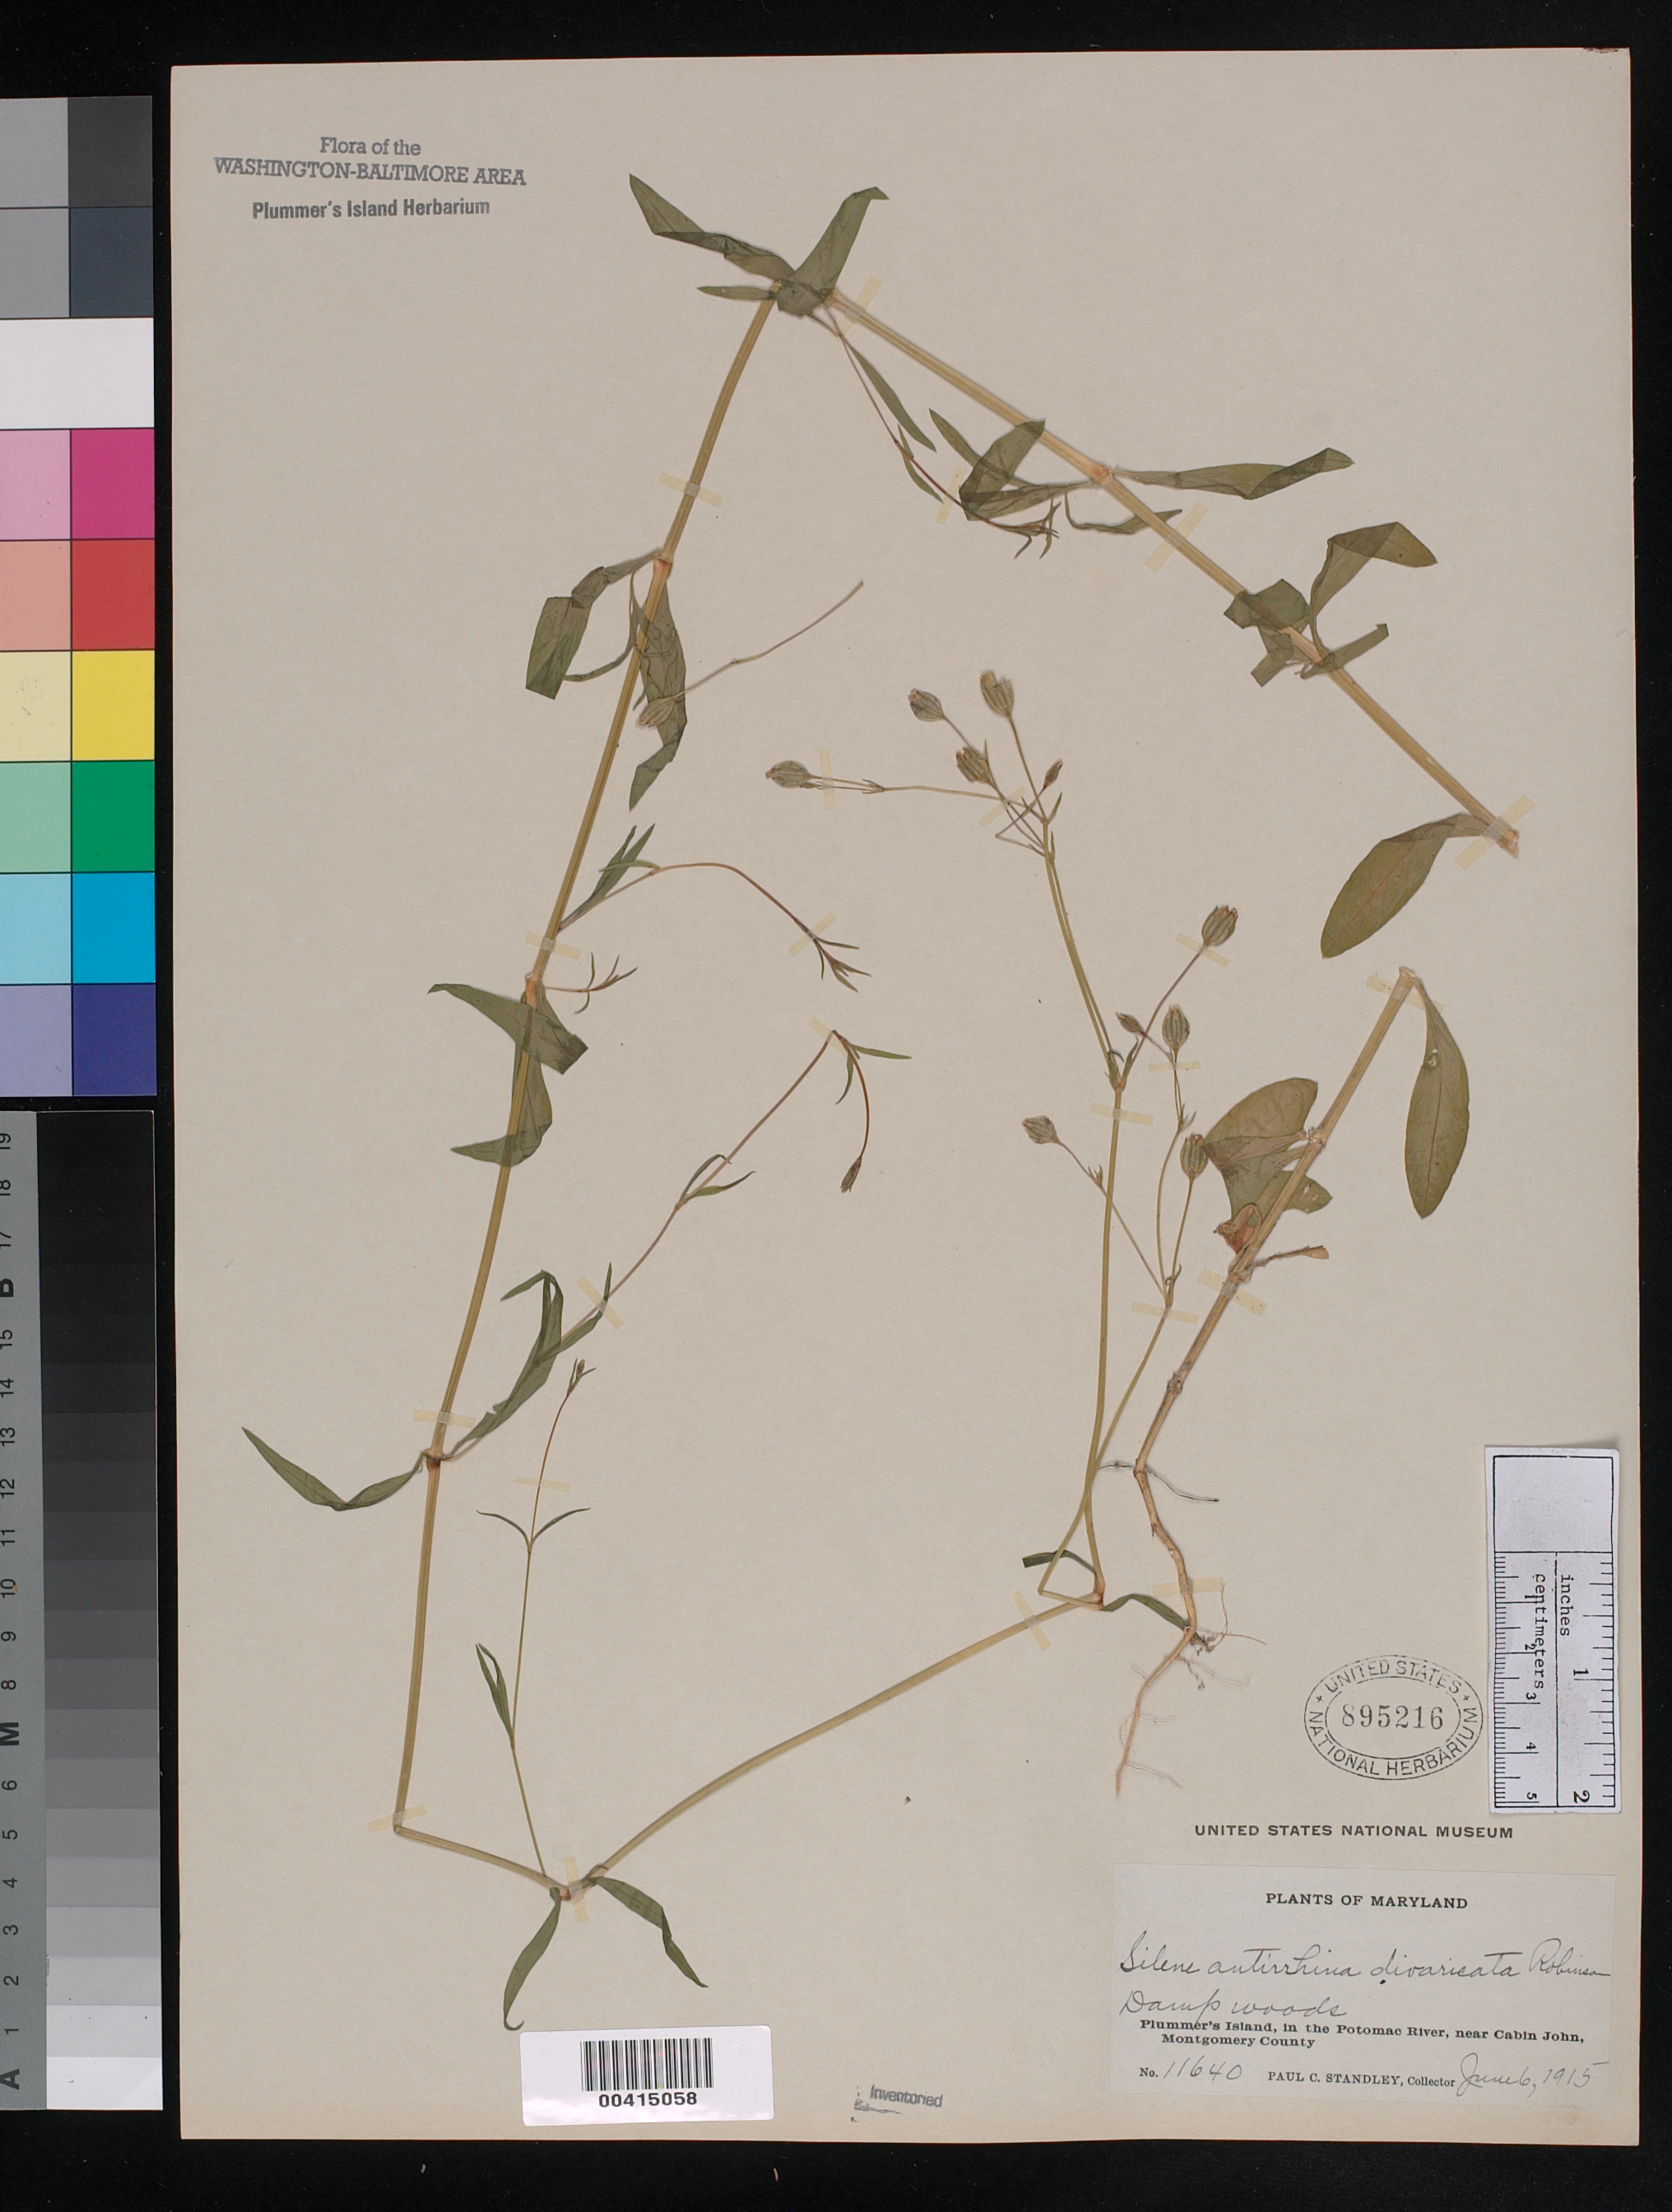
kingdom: Plantae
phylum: Tracheophyta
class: Magnoliopsida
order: Caryophyllales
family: Caryophyllaceae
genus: Silene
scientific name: Silene antirrhina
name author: L.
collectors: P. C. Standley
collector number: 11640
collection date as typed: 06 Jun 1915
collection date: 1915-06-06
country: United States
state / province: Maryland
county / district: Montgomery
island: Plummers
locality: Plummer's Island, near Cabin John C. & O. Canal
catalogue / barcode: US 895216